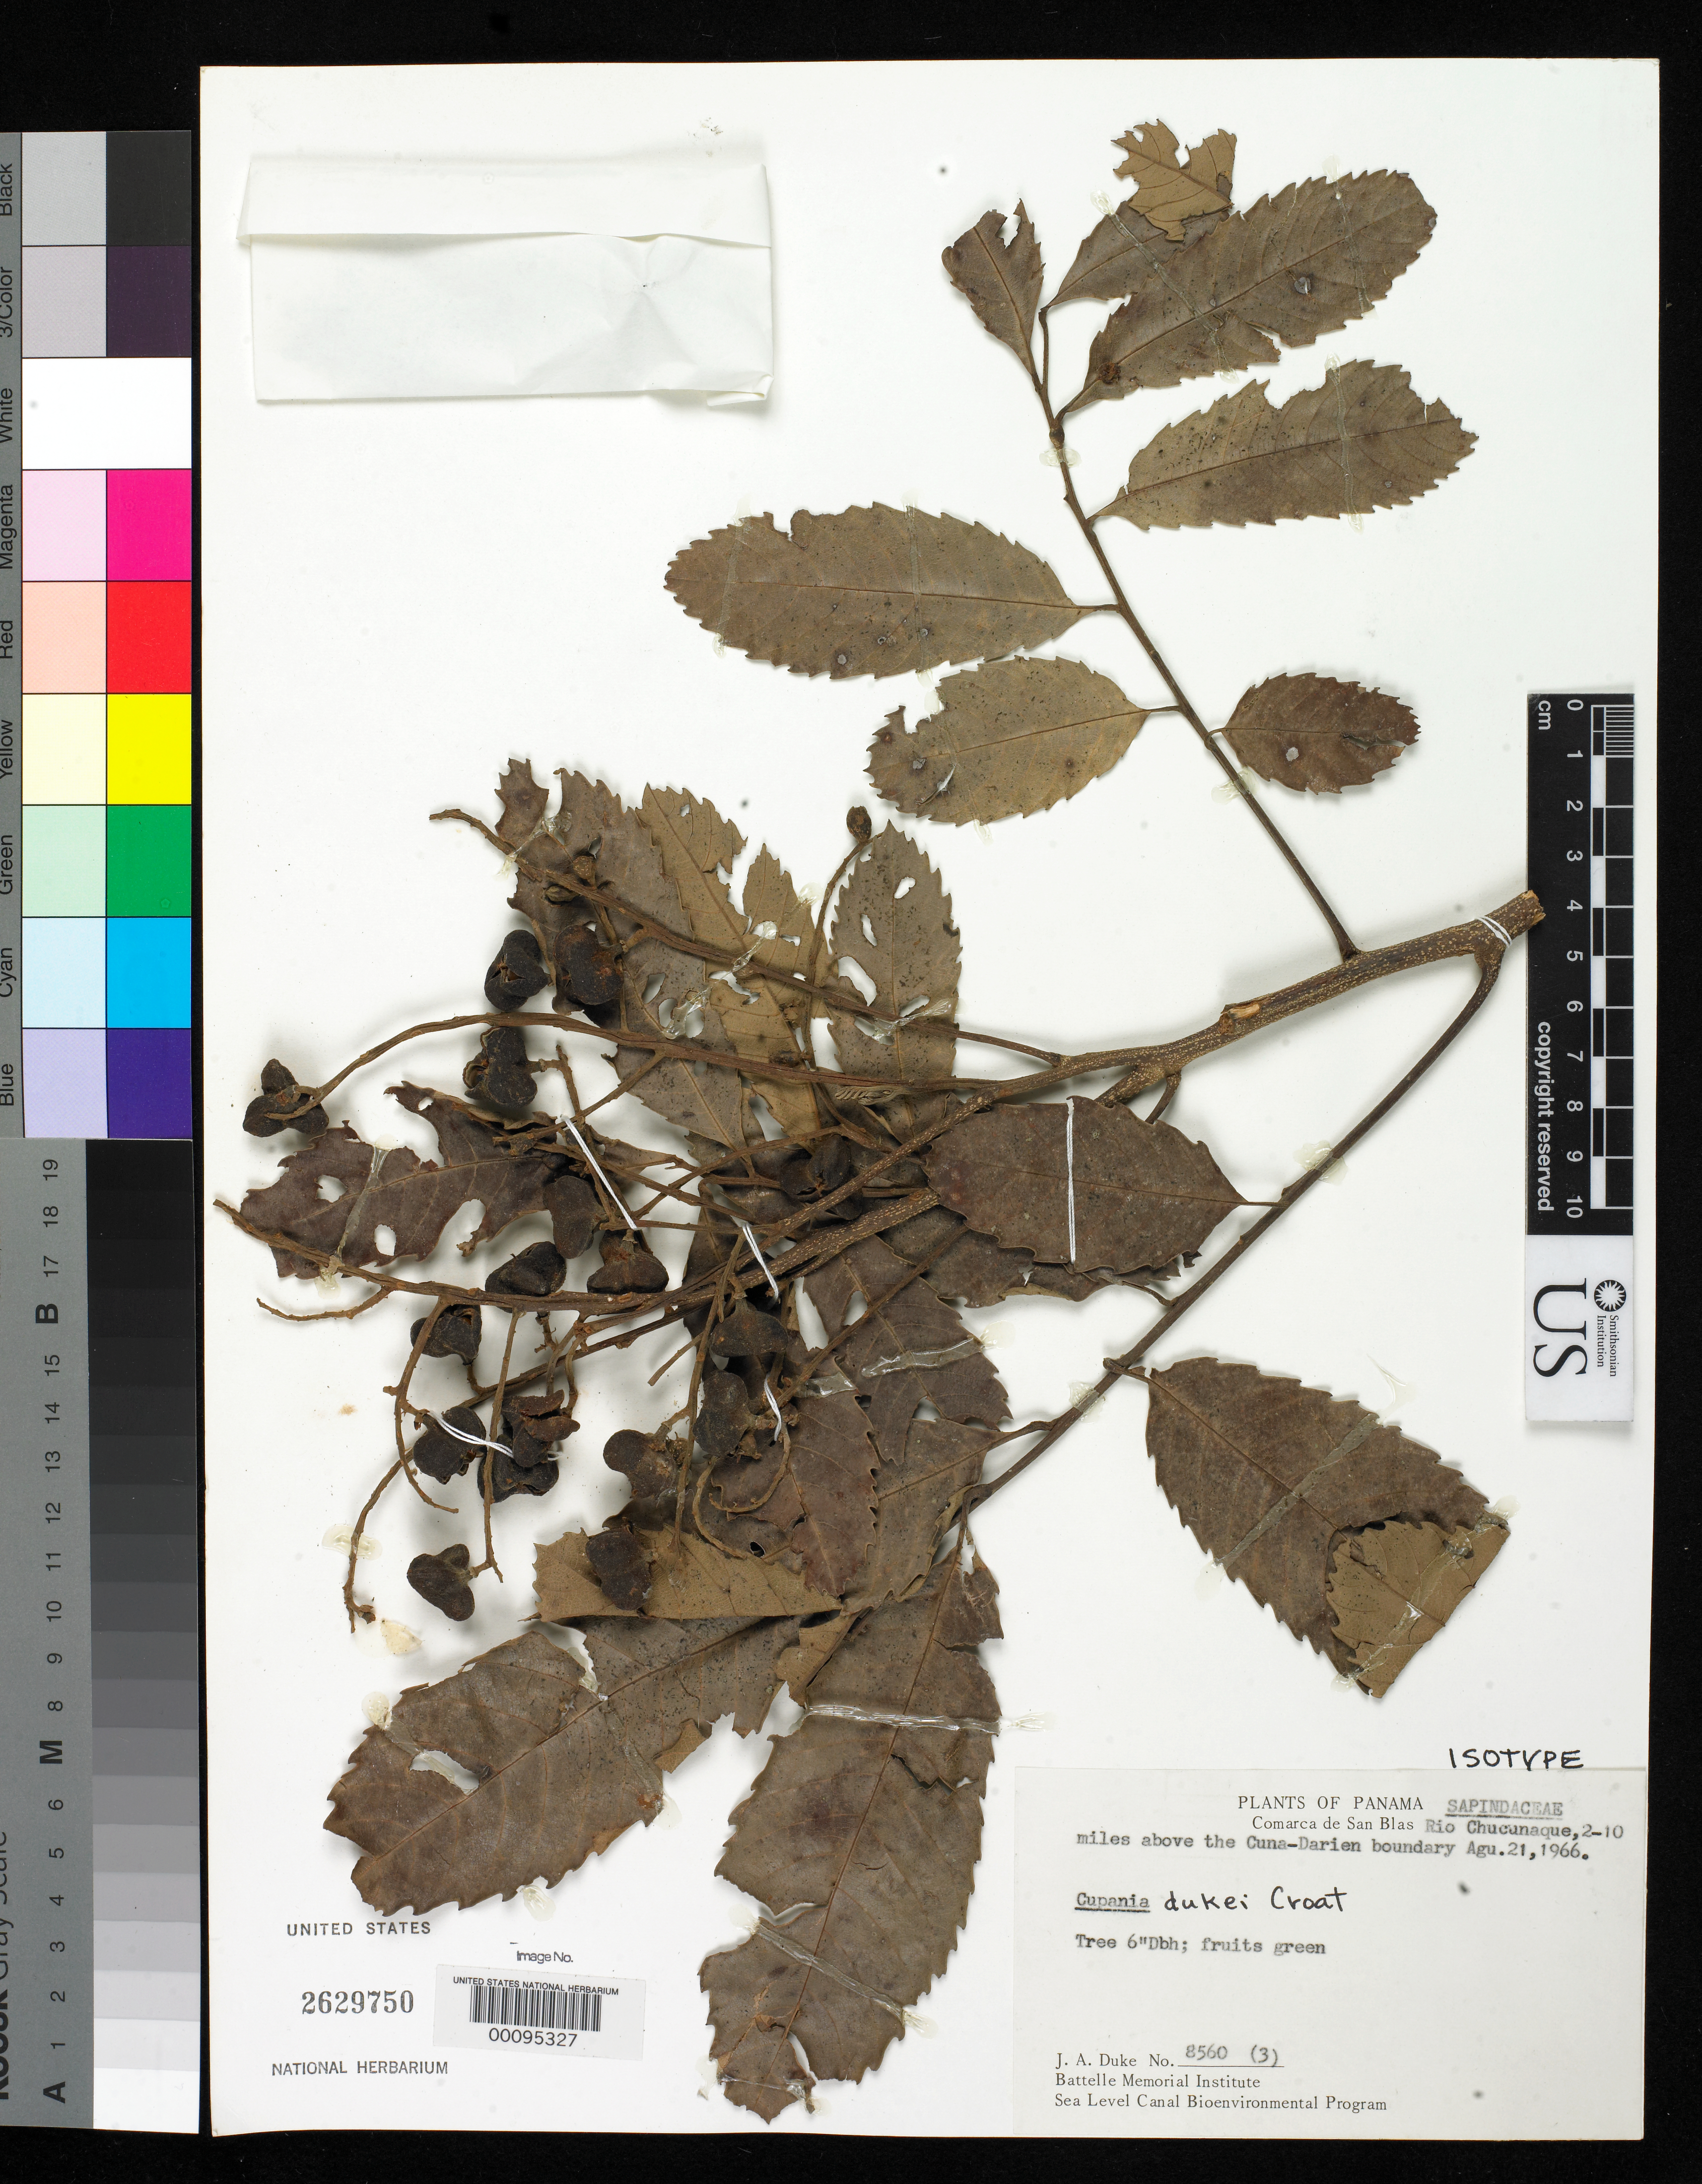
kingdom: Plantae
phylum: Tracheophyta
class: Magnoliopsida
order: Sapindales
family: Sapindaceae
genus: Cupania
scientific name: Cupania dukei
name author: Croat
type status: Isotype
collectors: J. A. Duke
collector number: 8560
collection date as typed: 21 Aug 1966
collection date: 1966-08-21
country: Panama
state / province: Darién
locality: Rio Chucunaque above Cuna-Darien Boundary.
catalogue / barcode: US 2629750